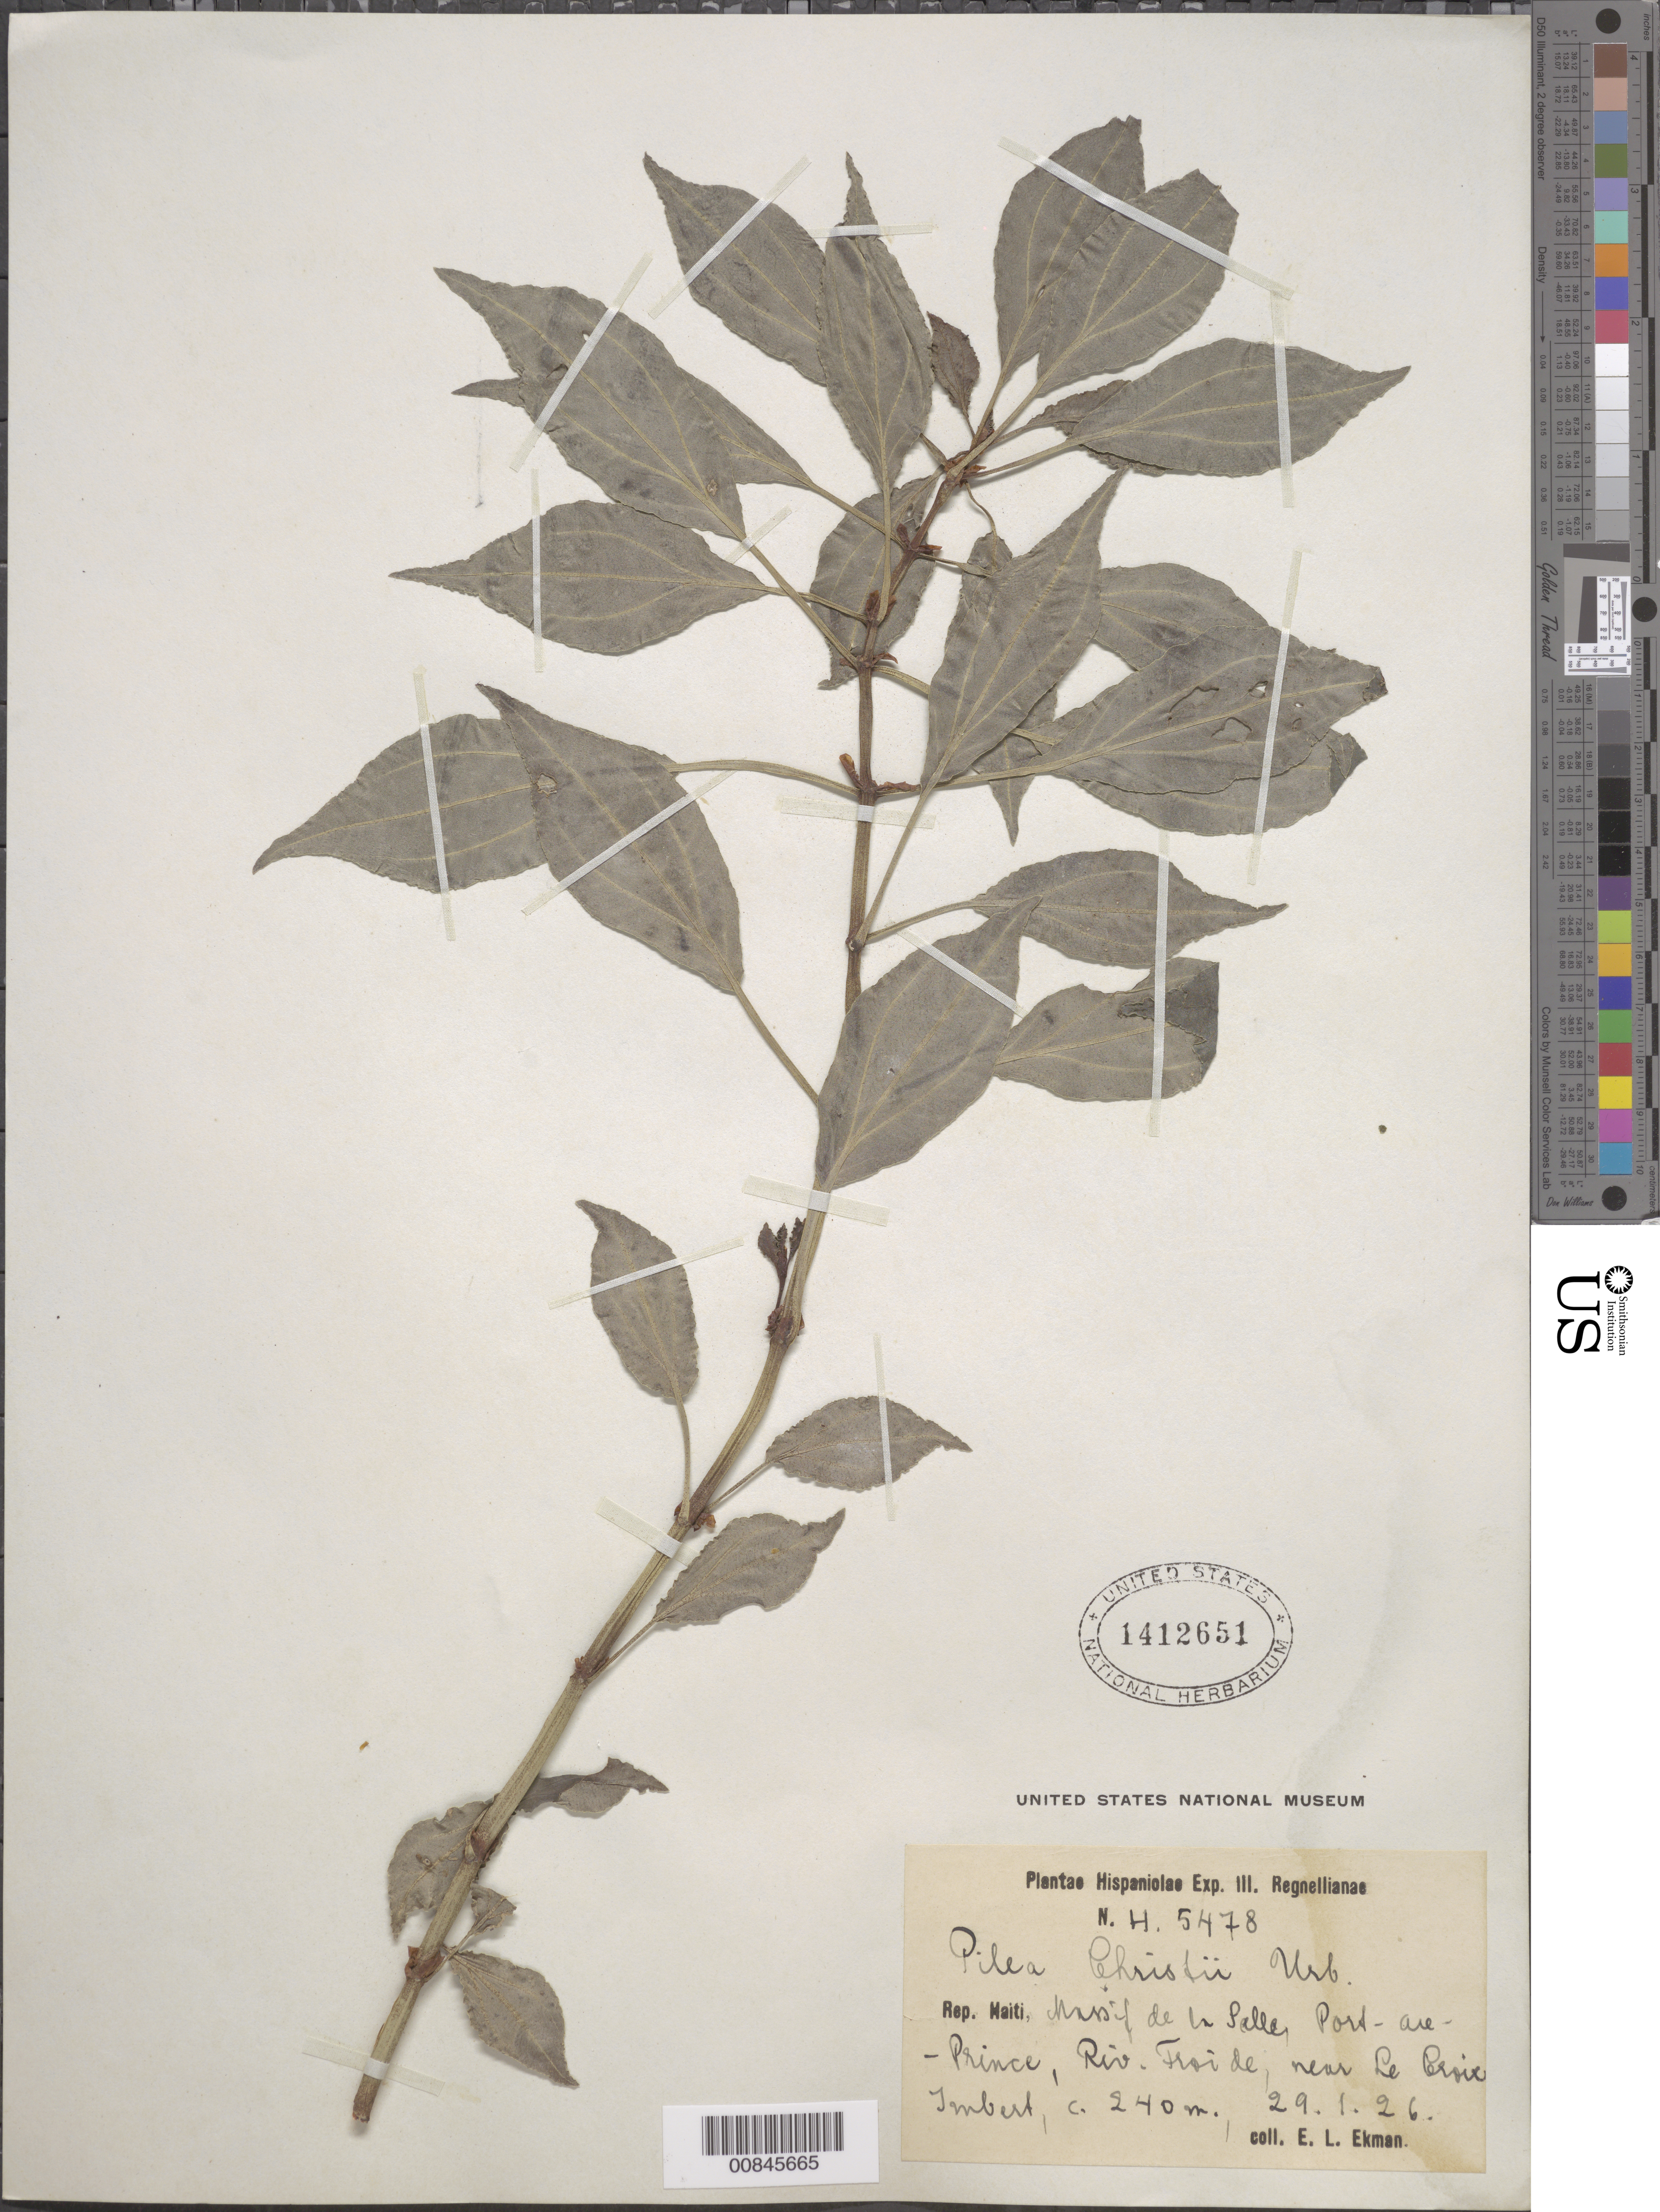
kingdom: Plantae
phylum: Tracheophyta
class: Magnoliopsida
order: Rosales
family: Urticaceae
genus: Pilea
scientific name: Pilea christii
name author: Urb.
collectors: E. L. Ekman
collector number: H 5478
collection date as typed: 29 Jan 1926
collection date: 1926-01-29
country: Haiti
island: Hispaniola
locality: Massif de la Selle, Port-au-Prince, Riv. Froide, near Le Croix Imbert..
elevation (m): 240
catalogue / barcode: US 1412651